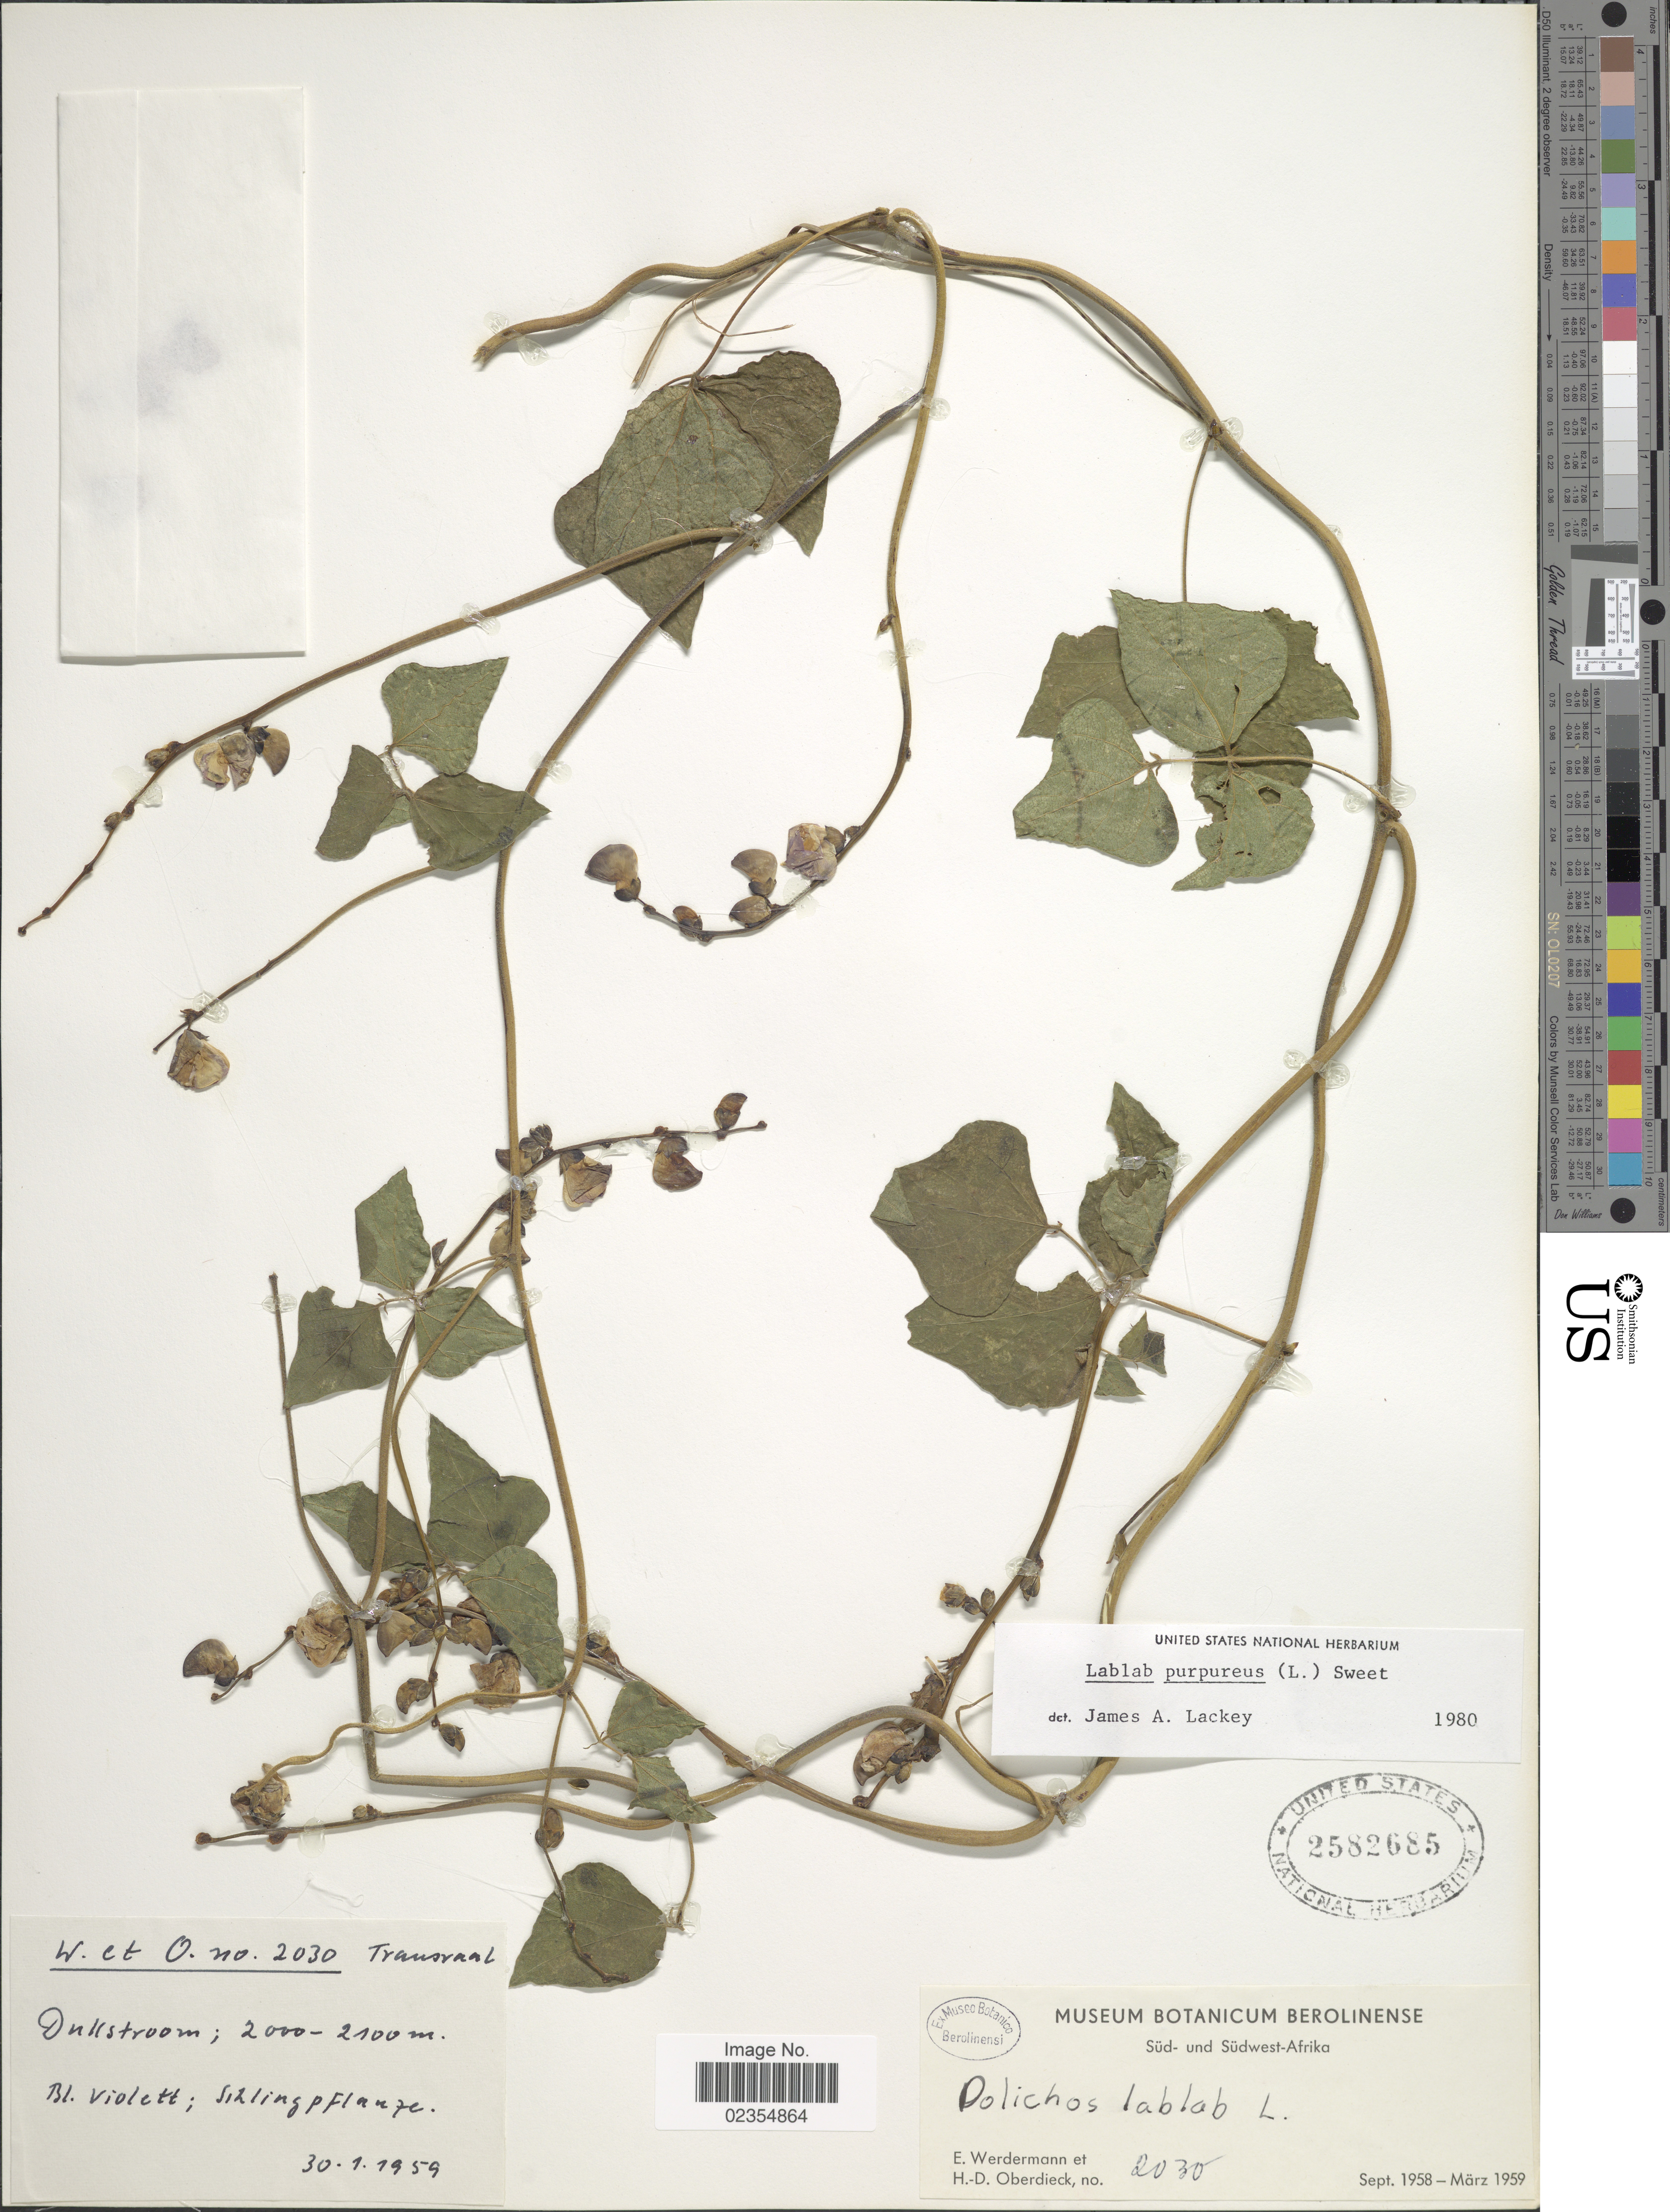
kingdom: Plantae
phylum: Tracheophyta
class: Magnoliopsida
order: Fabales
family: Fabaceae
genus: Lablab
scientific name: Lablab purpureus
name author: (L.) Sweet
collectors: E. Wedermann & H. Oberdieck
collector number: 2030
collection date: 1959-01-30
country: South Africa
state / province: Mpumalanga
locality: Sud-und Sudwest-Afrika, Transvaal, Dullstroom.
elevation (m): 2000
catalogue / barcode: US 2582685